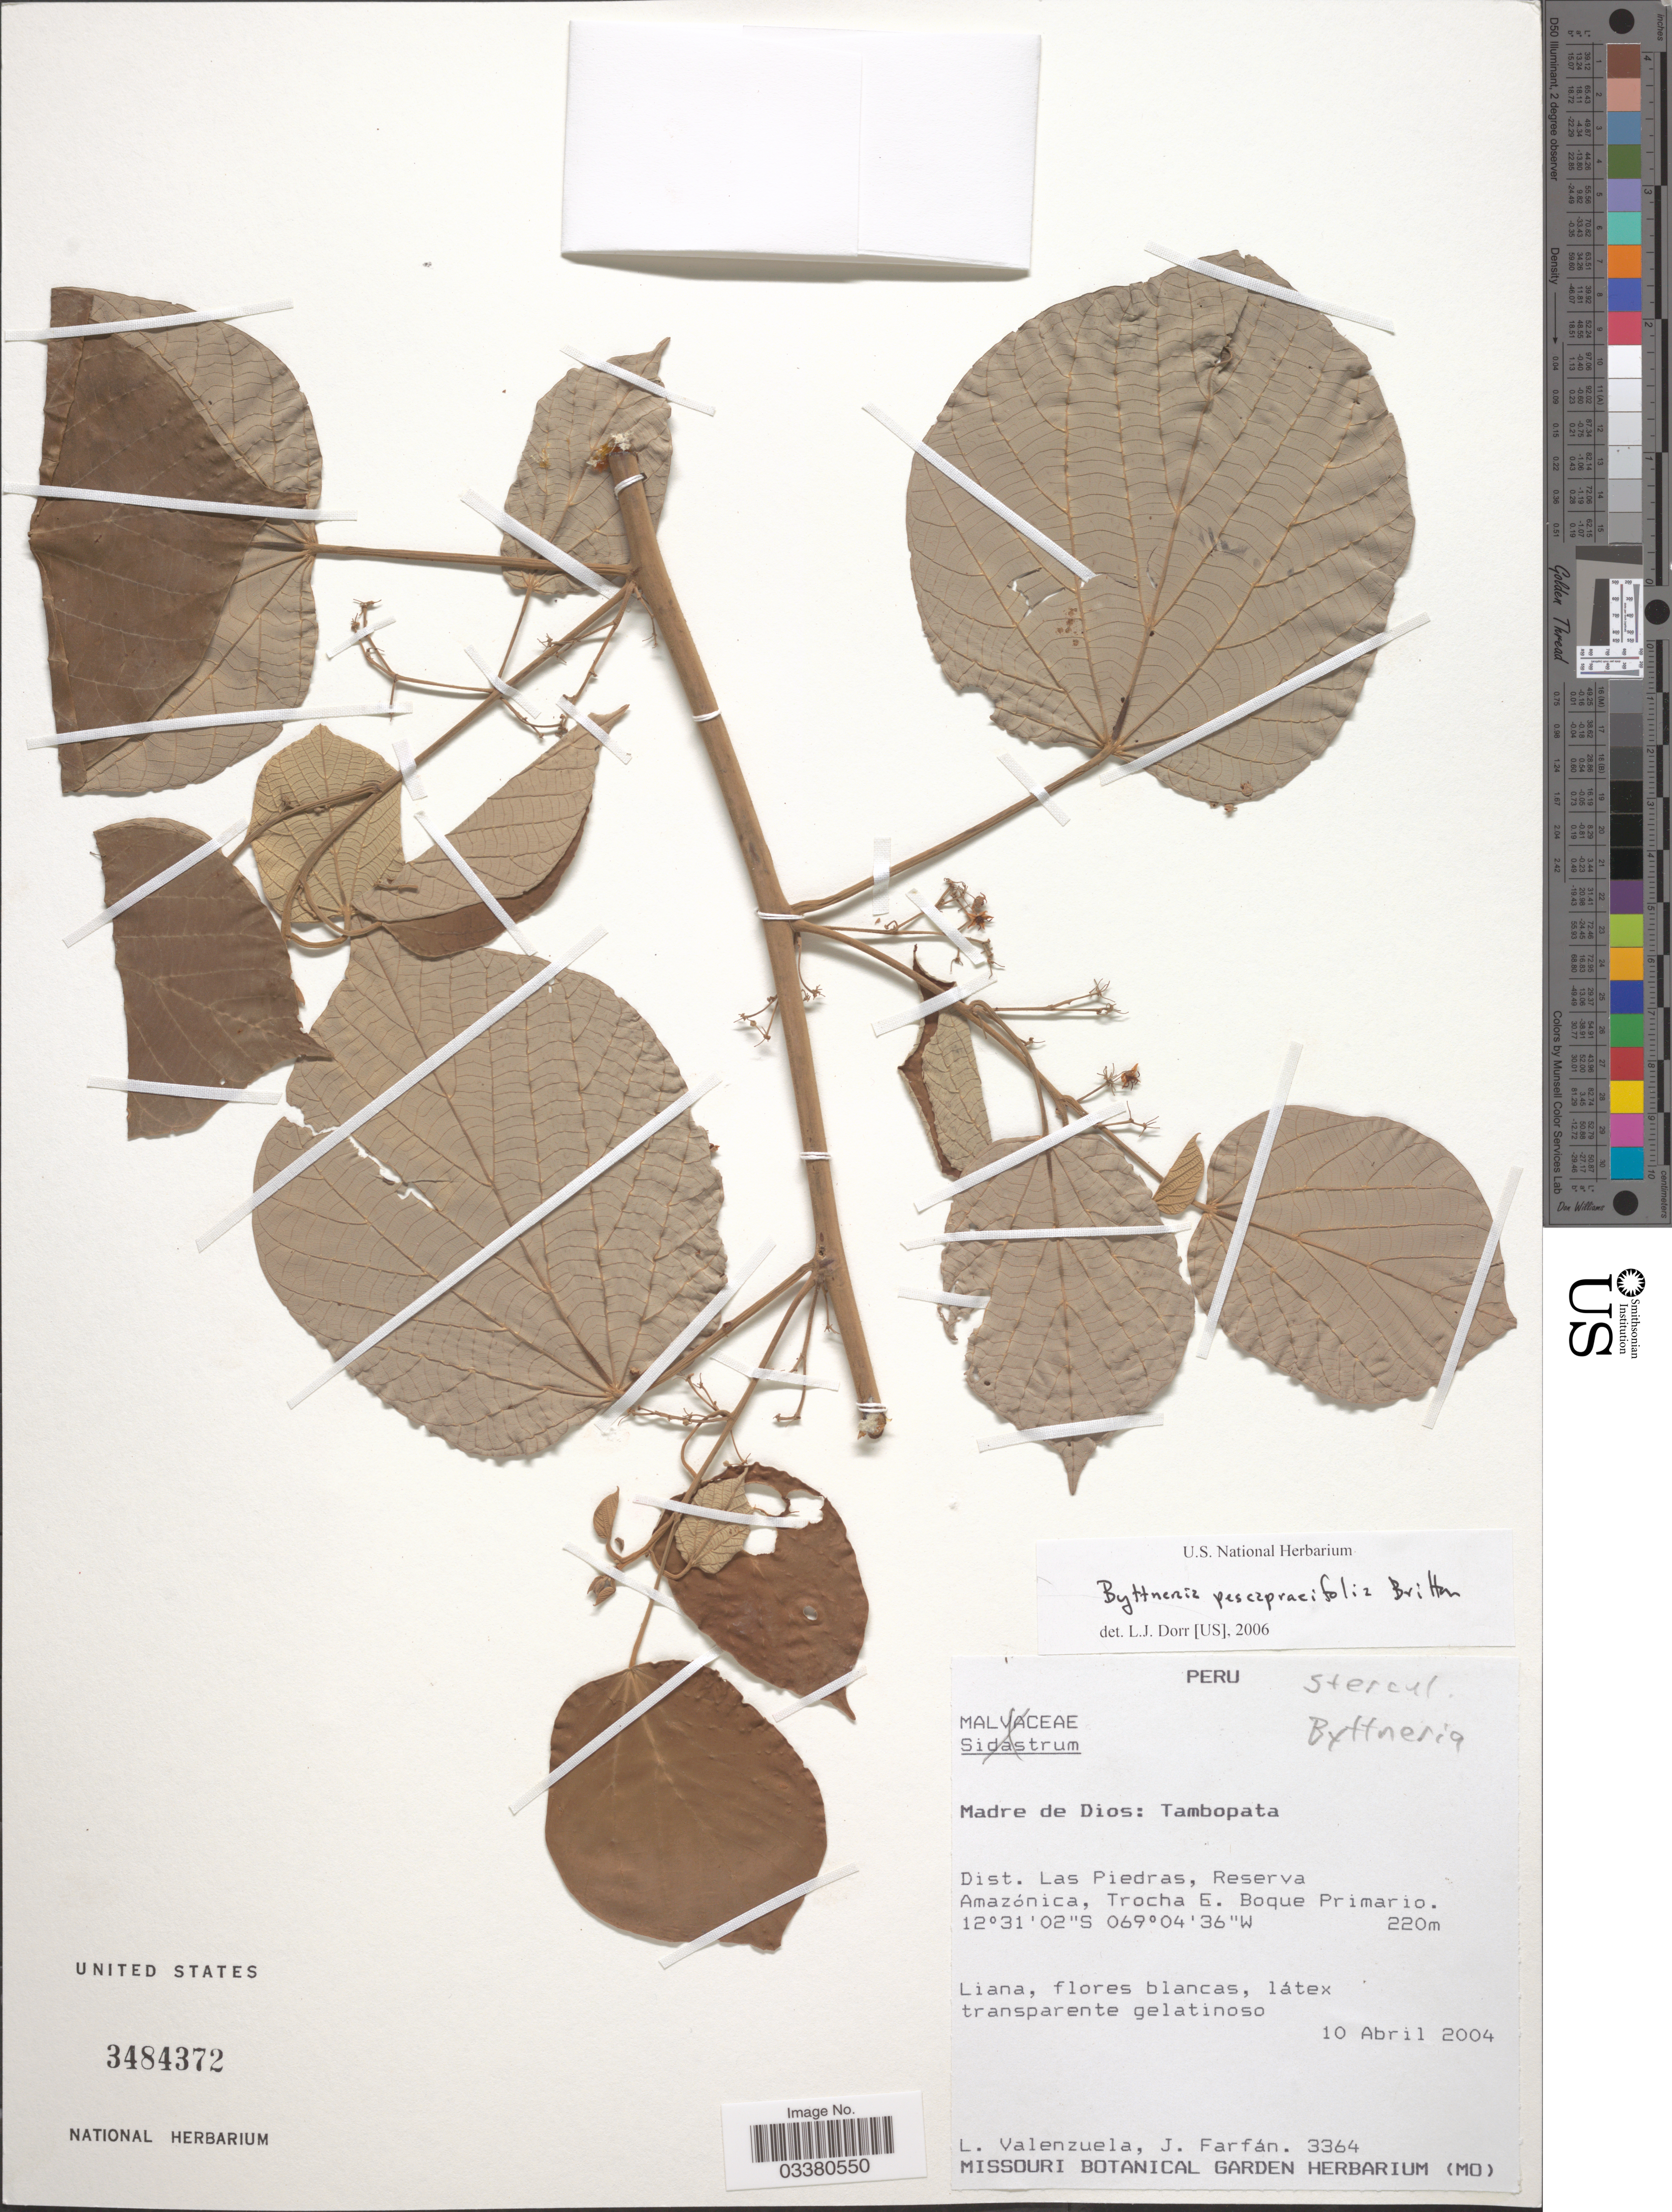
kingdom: Plantae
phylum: Tracheophyta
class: Magnoliopsida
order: Malvales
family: Malvaceae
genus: Byttneria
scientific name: Byttneria pescapriifolia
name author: Britton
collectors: L. Valenzuela & J. Farfán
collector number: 3364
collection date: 2004-04-10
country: Peru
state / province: Madre de Dios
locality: Tambopata. Dist. Las Piedras, Reserva Amazónica, Trocha E.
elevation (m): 220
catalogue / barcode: US 3484372